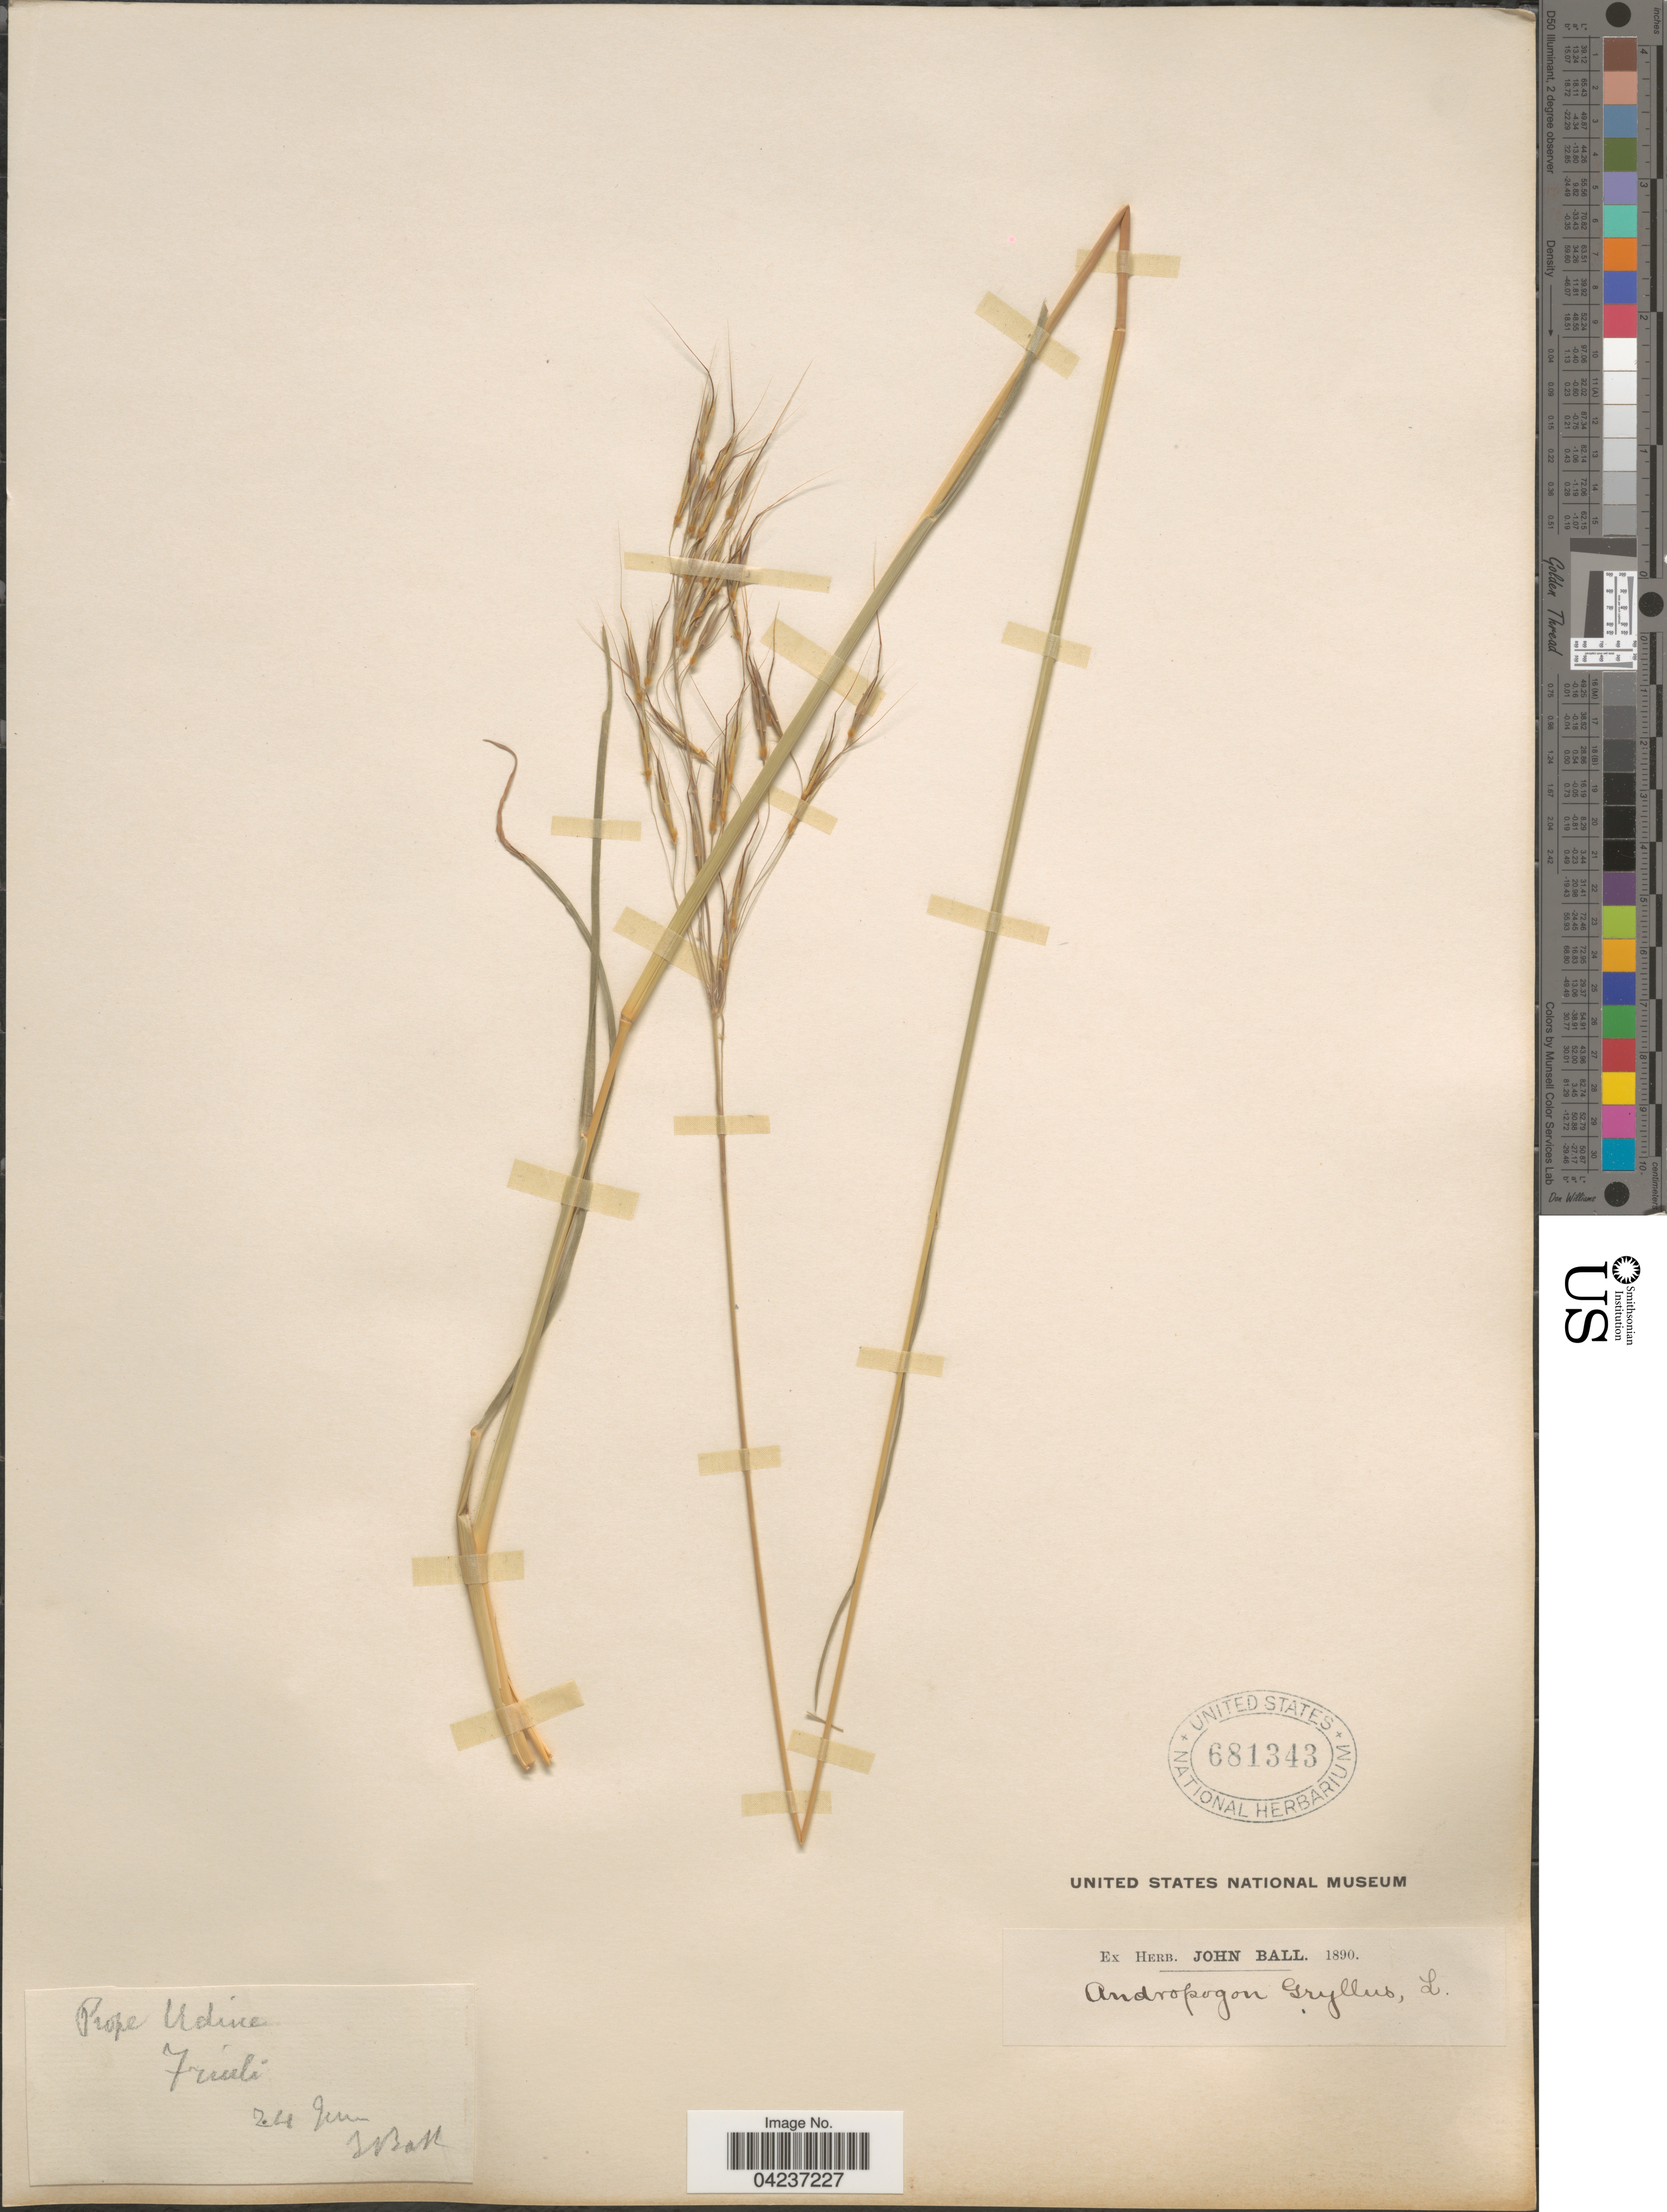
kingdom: Plantae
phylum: Tracheophyta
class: Liliopsida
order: Poales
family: Poaceae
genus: Chrysopogon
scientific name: Chrysopogon gryllus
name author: (L.) Trin.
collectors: J. Ball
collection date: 1890-06-24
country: Italy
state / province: Friuli-Venezia Giulia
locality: Prope Udine. Friuli.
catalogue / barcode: US 681343